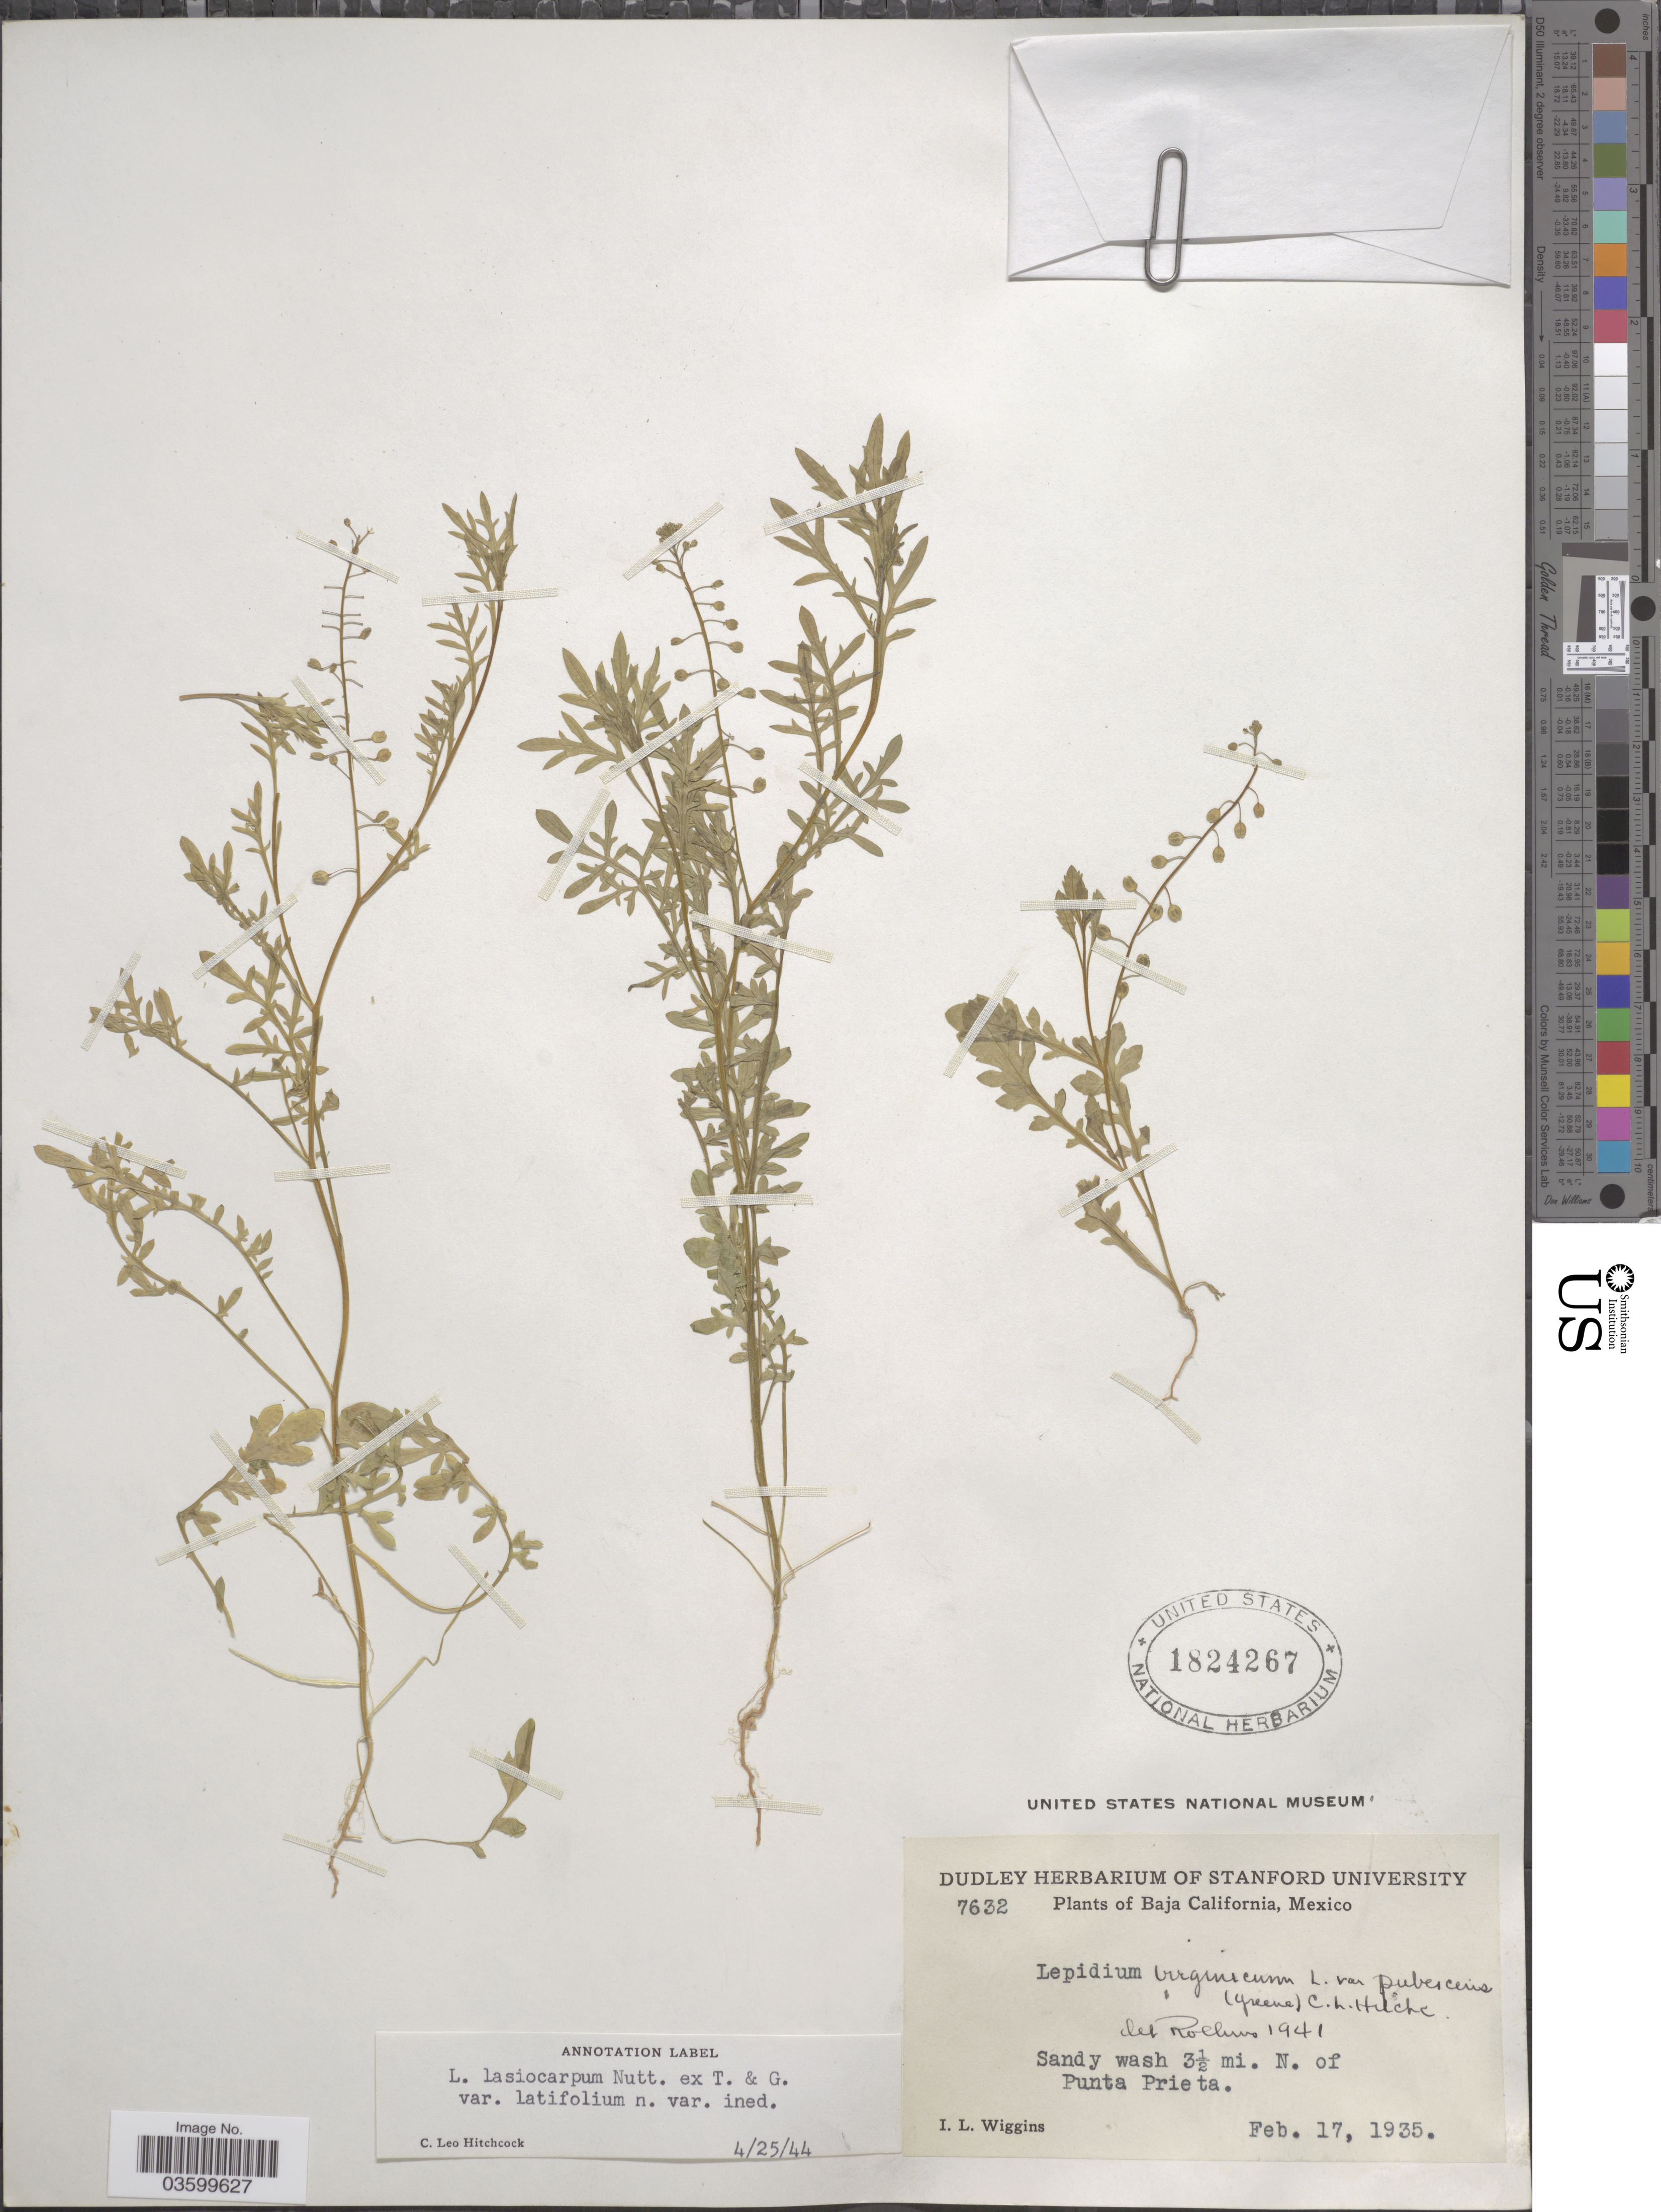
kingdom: Plantae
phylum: Tracheophyta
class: Magnoliopsida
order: Brassicales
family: Brassicaceae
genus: Lepidium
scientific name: Lepidium lasiocarpum var. latifolium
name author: C.L. Hitchc.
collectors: I. L. Wiggins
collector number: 7632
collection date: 1935-02-17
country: Mexico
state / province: Baja California Norte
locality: Sandy wash 3½ mi. N. of Punta Prieta.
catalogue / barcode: US 1824267